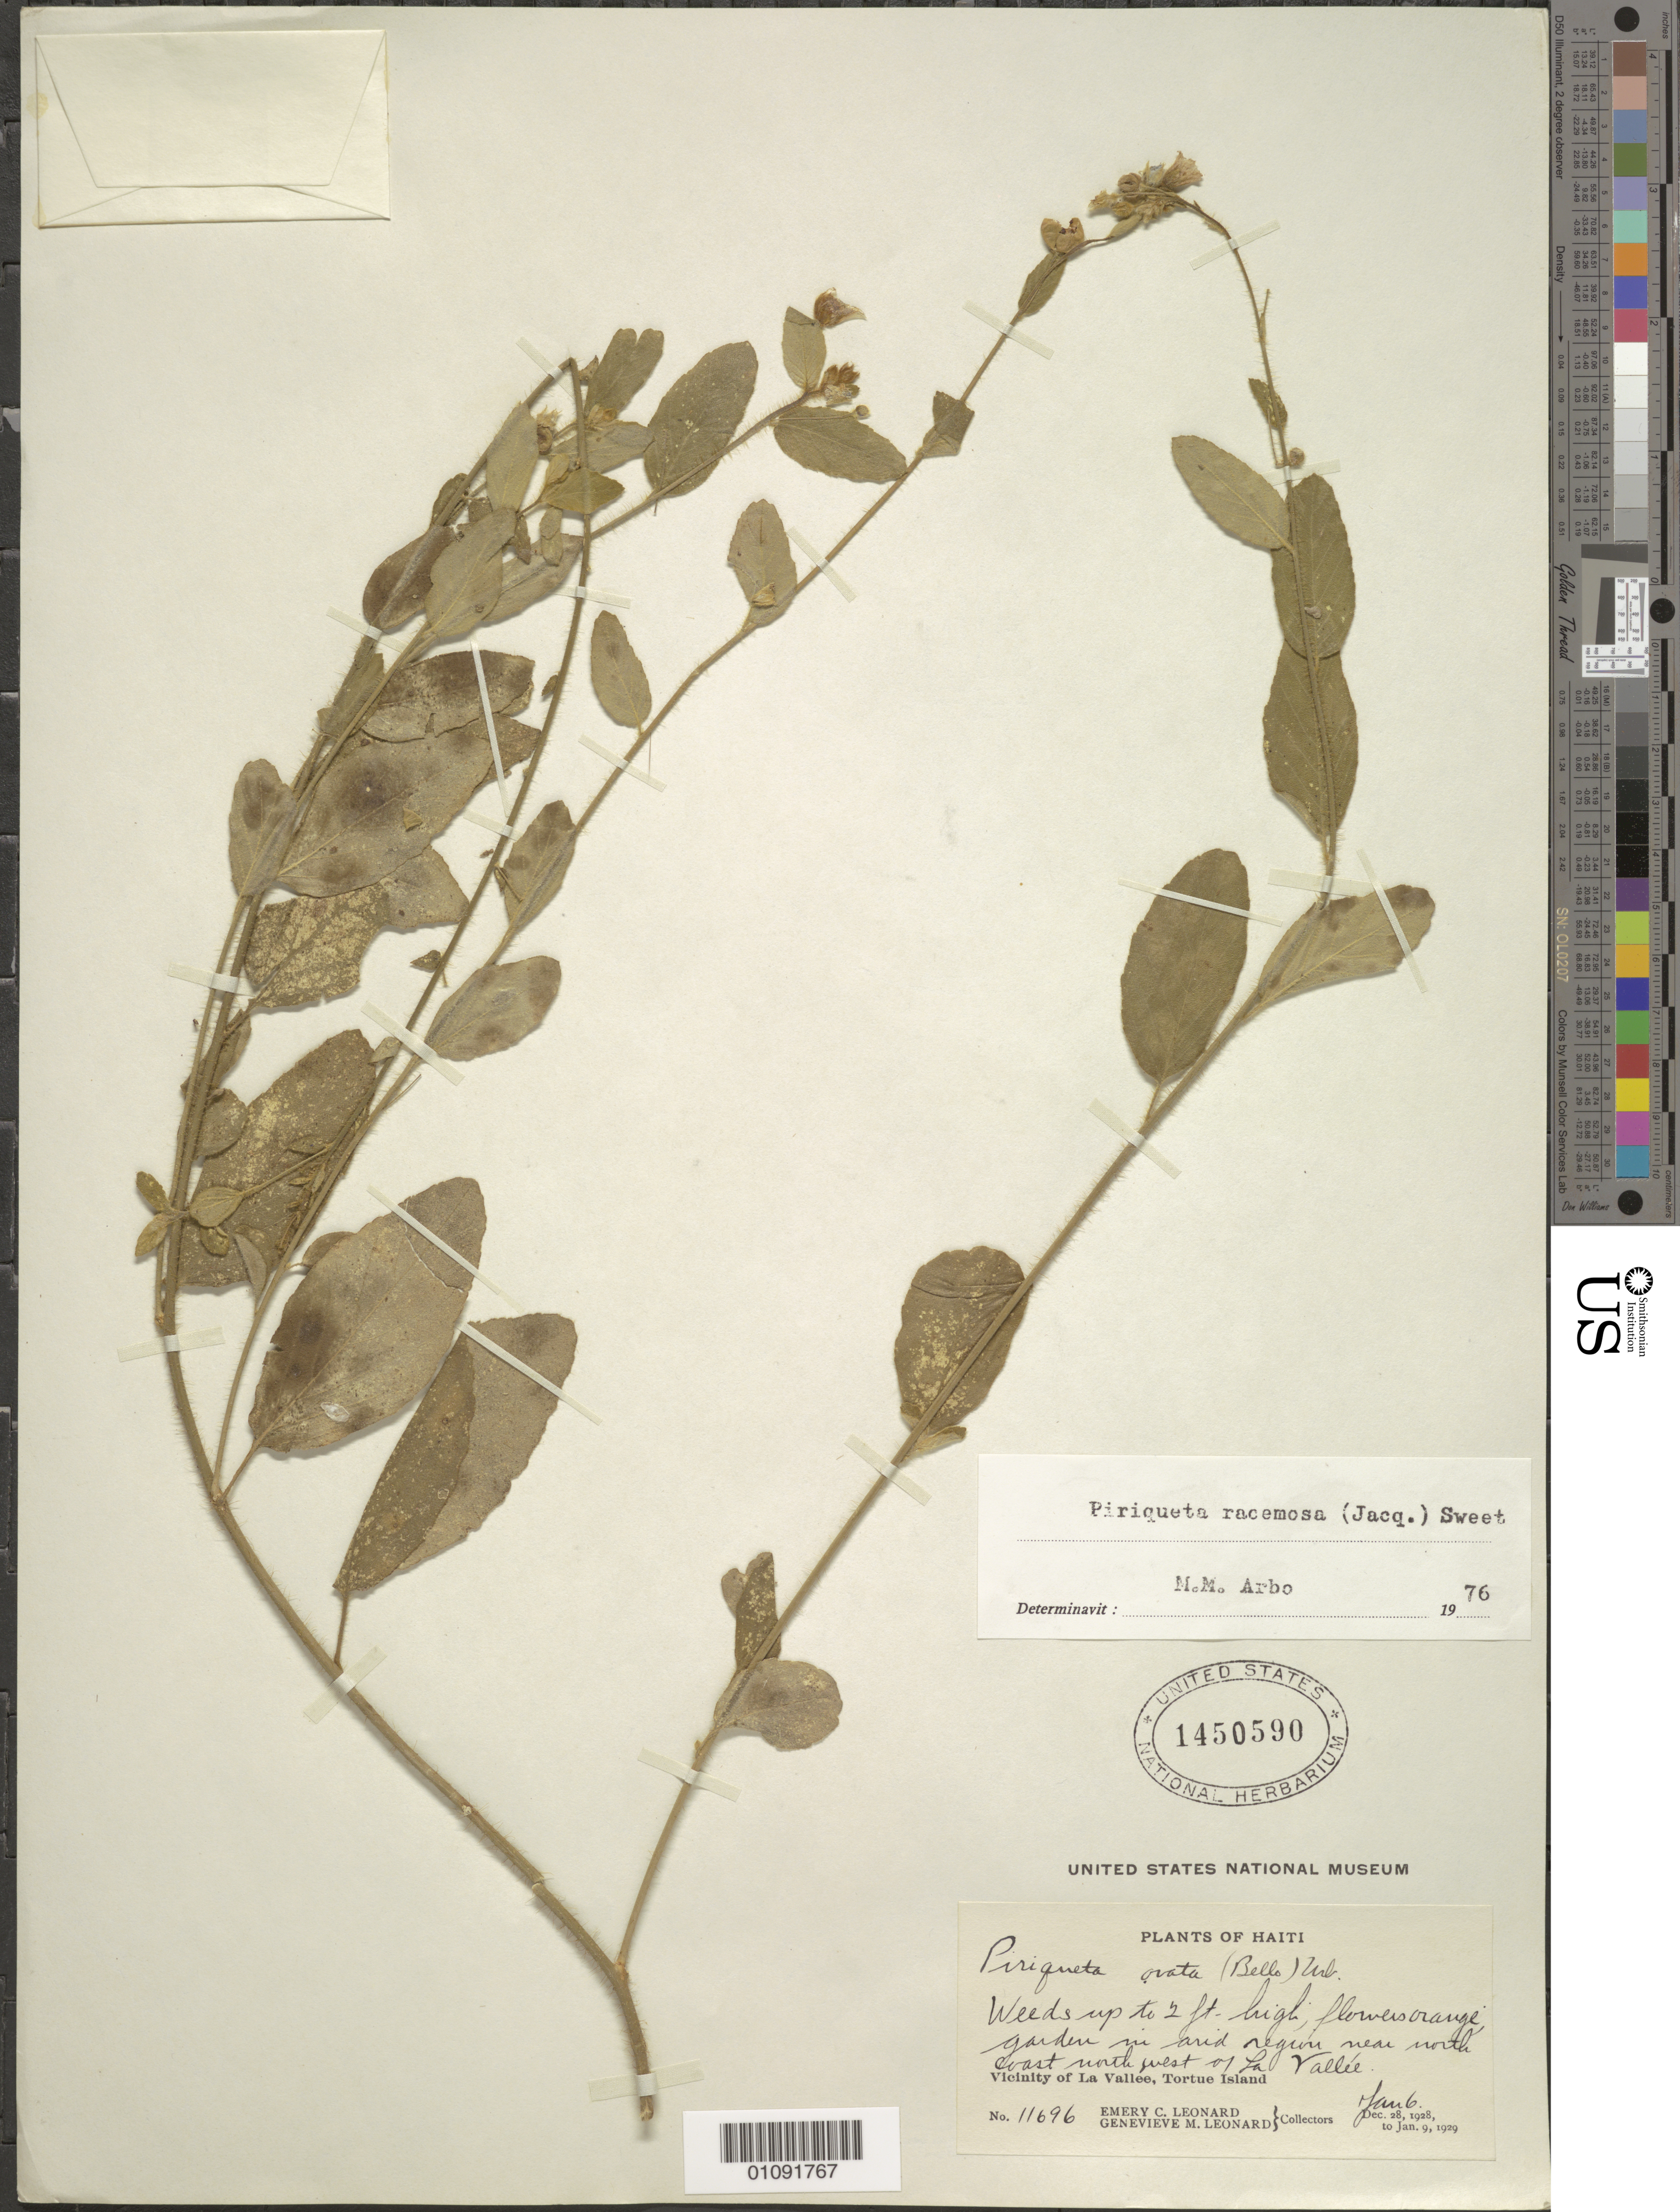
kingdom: Plantae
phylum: Tracheophyta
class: Magnoliopsida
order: Malpighiales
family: Turneraceae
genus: Piriqueta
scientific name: Piriqueta racemosa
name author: (Jacq.) Sweet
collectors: E. C. Leonard & G. M. Leonard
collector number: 11696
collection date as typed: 06 Jan 1929 to 09 Jan 1929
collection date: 1929-01-06/1929-01-09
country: Haiti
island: Hispaniola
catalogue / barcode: US 1450590